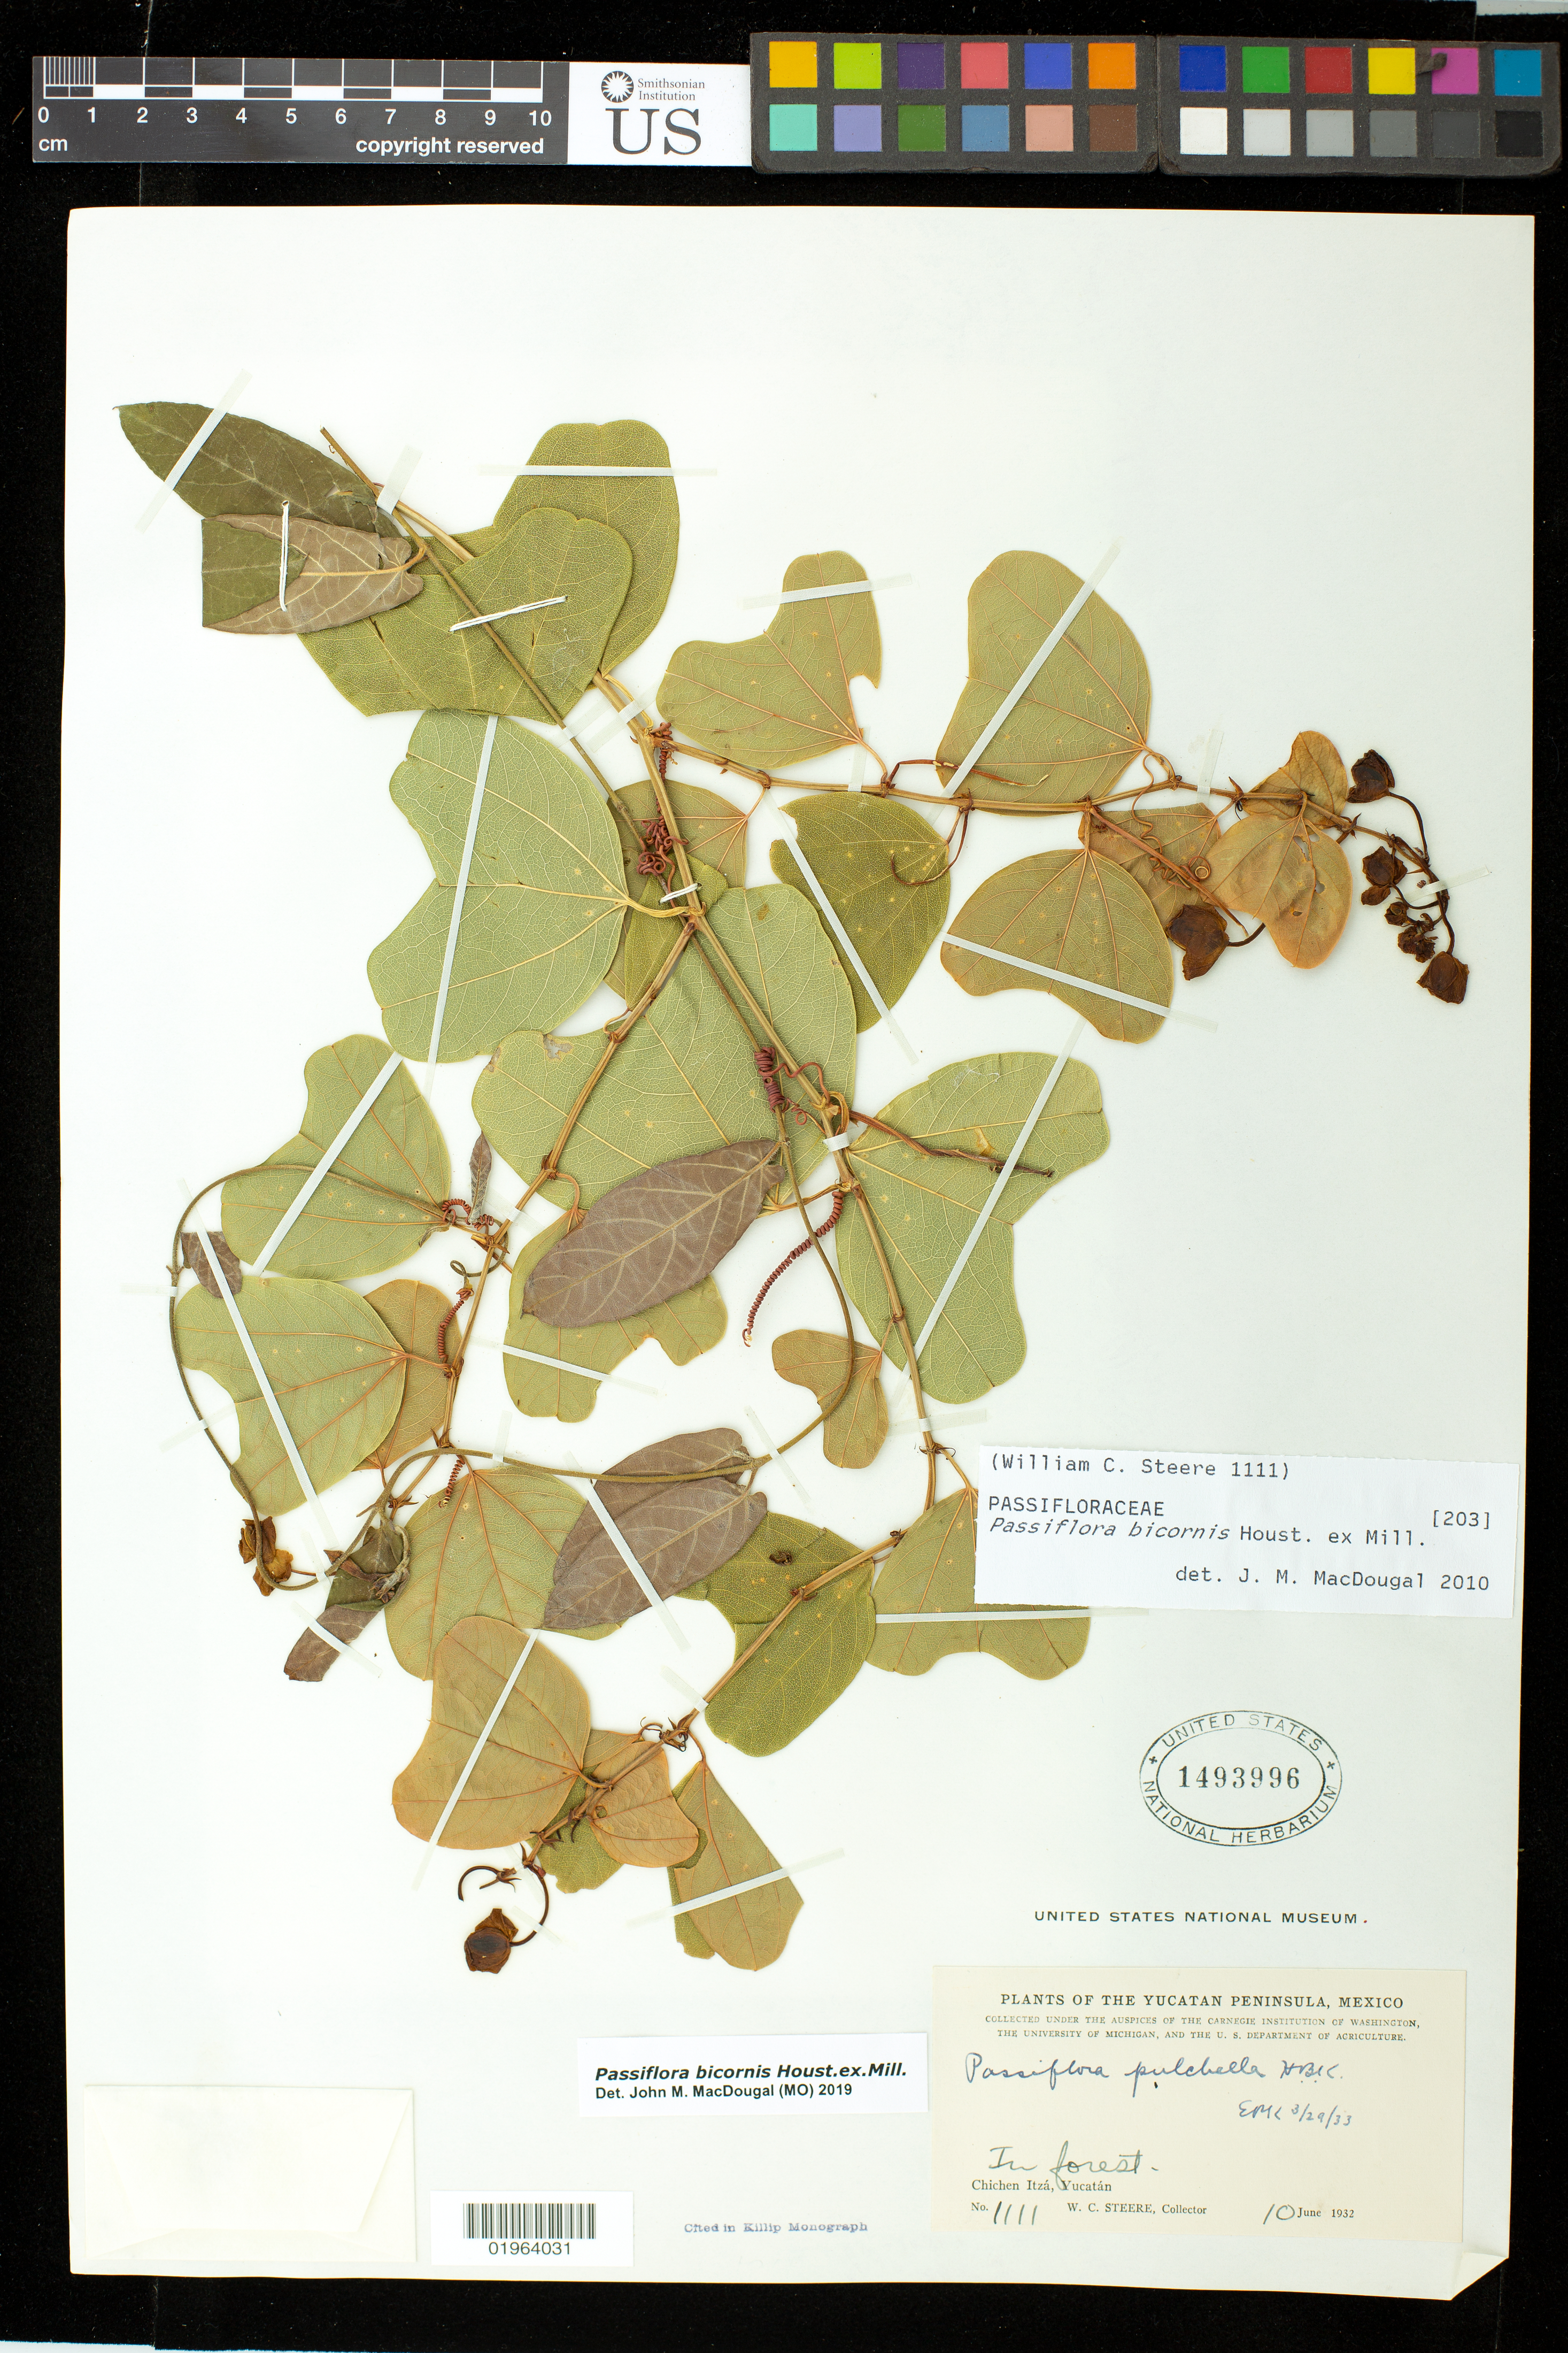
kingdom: Plantae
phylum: Tracheophyta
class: Magnoliopsida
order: Malpighiales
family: Passifloraceae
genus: Passiflora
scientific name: Passiflora bicornis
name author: Houst. ex Mill.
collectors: W. C. Steere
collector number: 1111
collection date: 1932-06-10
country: Mexico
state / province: Yucatán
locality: Yucatan Peninsula, Chichen Itza, in forest.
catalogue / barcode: US 1493996